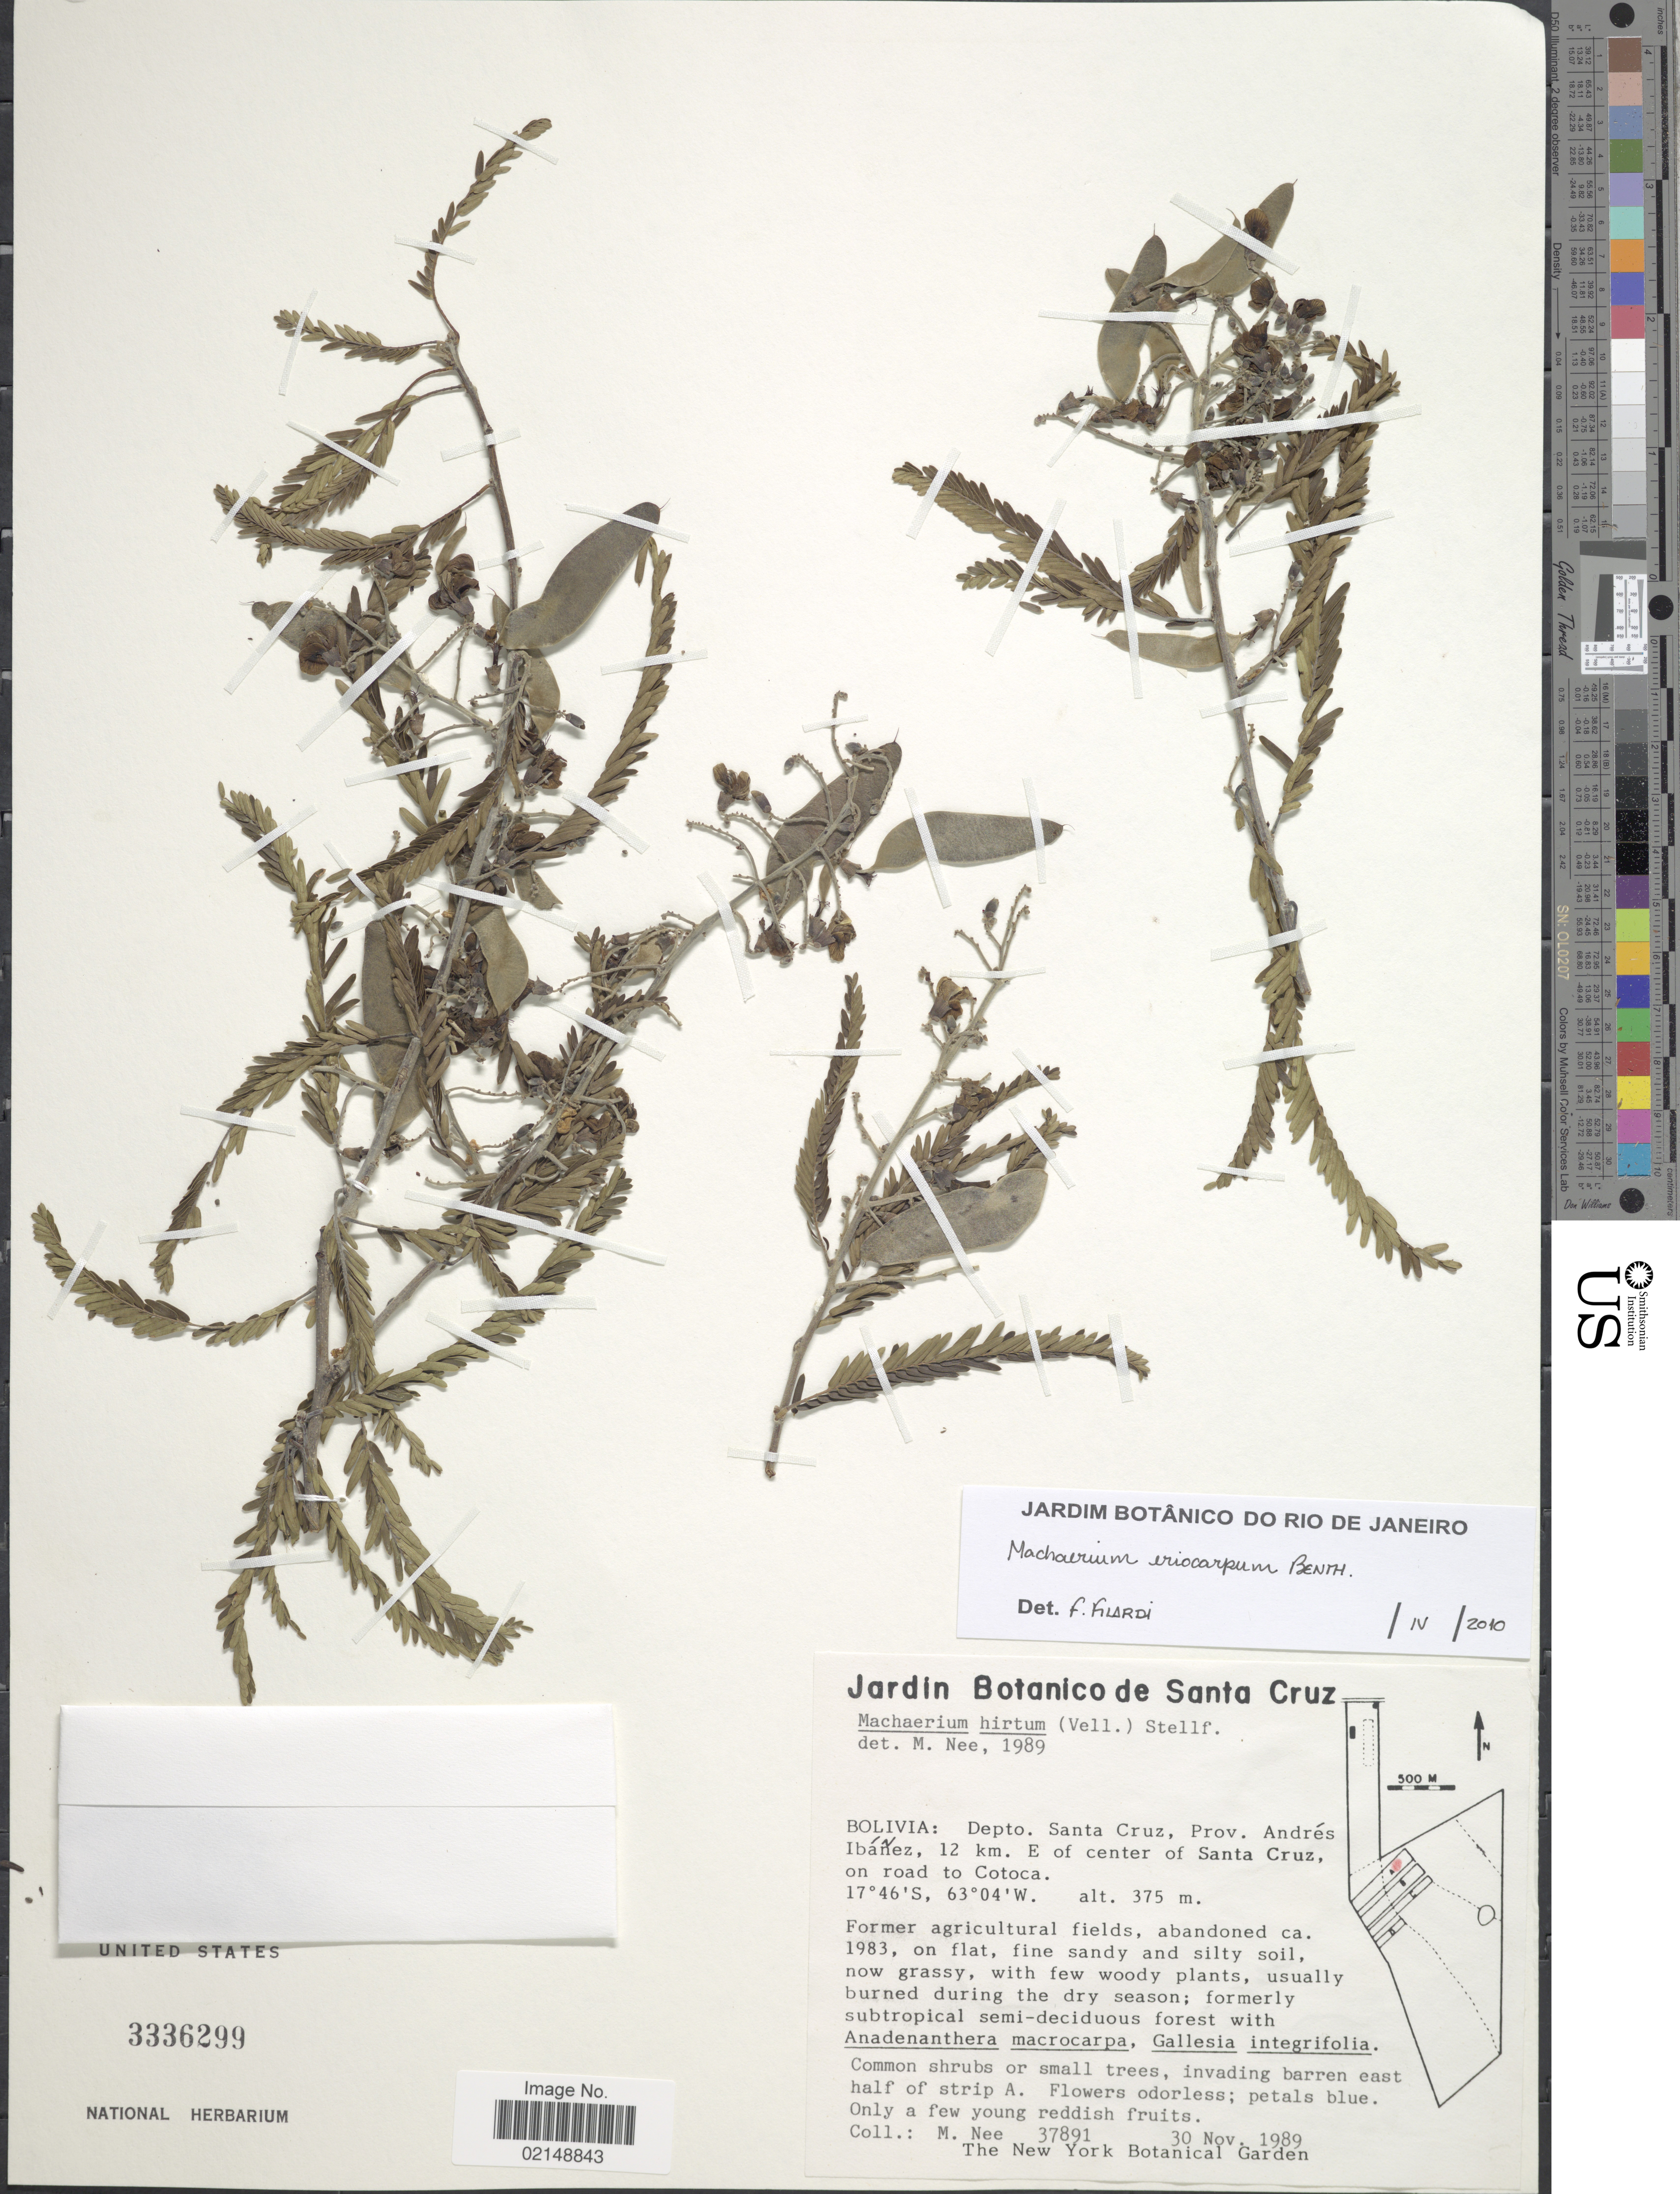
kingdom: Plantae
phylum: Tracheophyta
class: Magnoliopsida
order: Fabales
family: Fabaceae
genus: Machaerium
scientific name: Machaerium eriocarpum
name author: Benth.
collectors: M. Nee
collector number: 37891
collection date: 1989-11-30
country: Bolivia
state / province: Santa Cruz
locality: Prov. Andres Ibanez, 12 km. E of center of Santa Cruz, on road to Cotoca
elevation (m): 375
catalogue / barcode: US 3336299